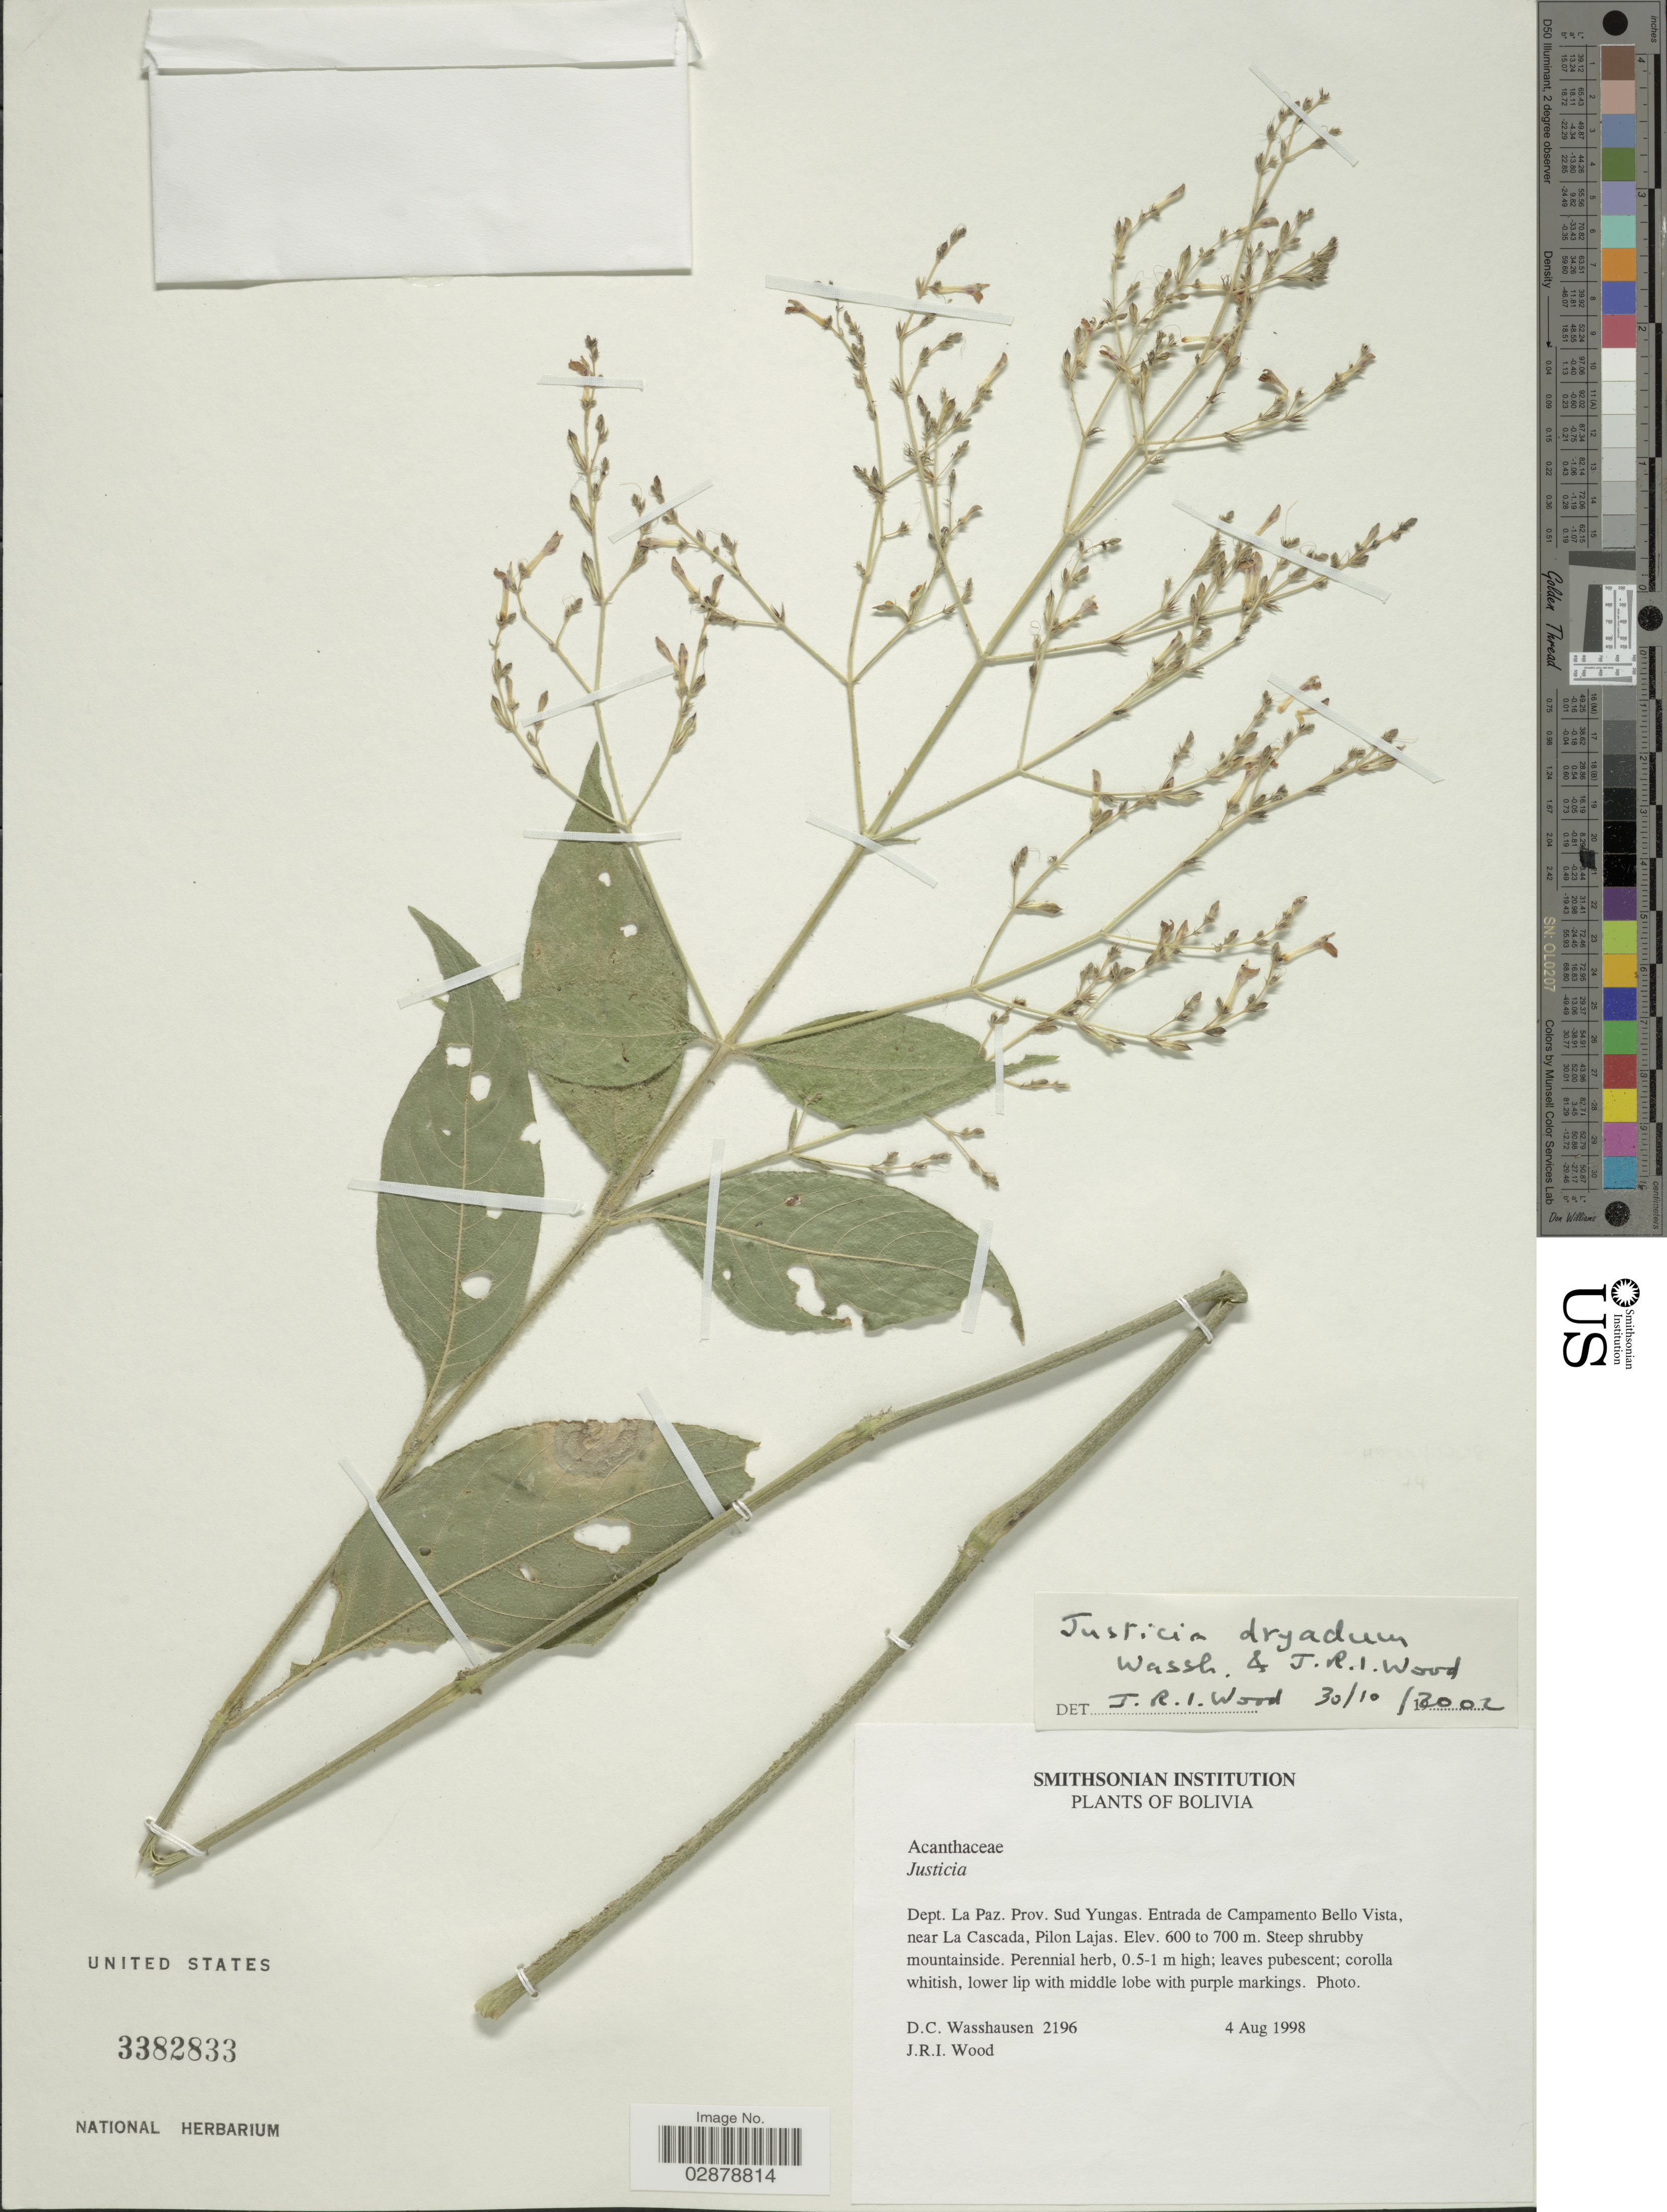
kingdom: Plantae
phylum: Tracheophyta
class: Magnoliopsida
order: Lamiales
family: Acanthaceae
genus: Justicia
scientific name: Justicia dryadum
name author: Wassh. & J.R.I. Wood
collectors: D. C. Wasshausen & J. R. I. Wood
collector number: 2196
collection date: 1998-08-04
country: Bolivia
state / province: La Paz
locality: Dept. La Paz. Prov. Sud Yungas. Entrada de Campamento Bello Vista, near La Cascada, Pilon Lajas.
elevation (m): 600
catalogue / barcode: US 3382833